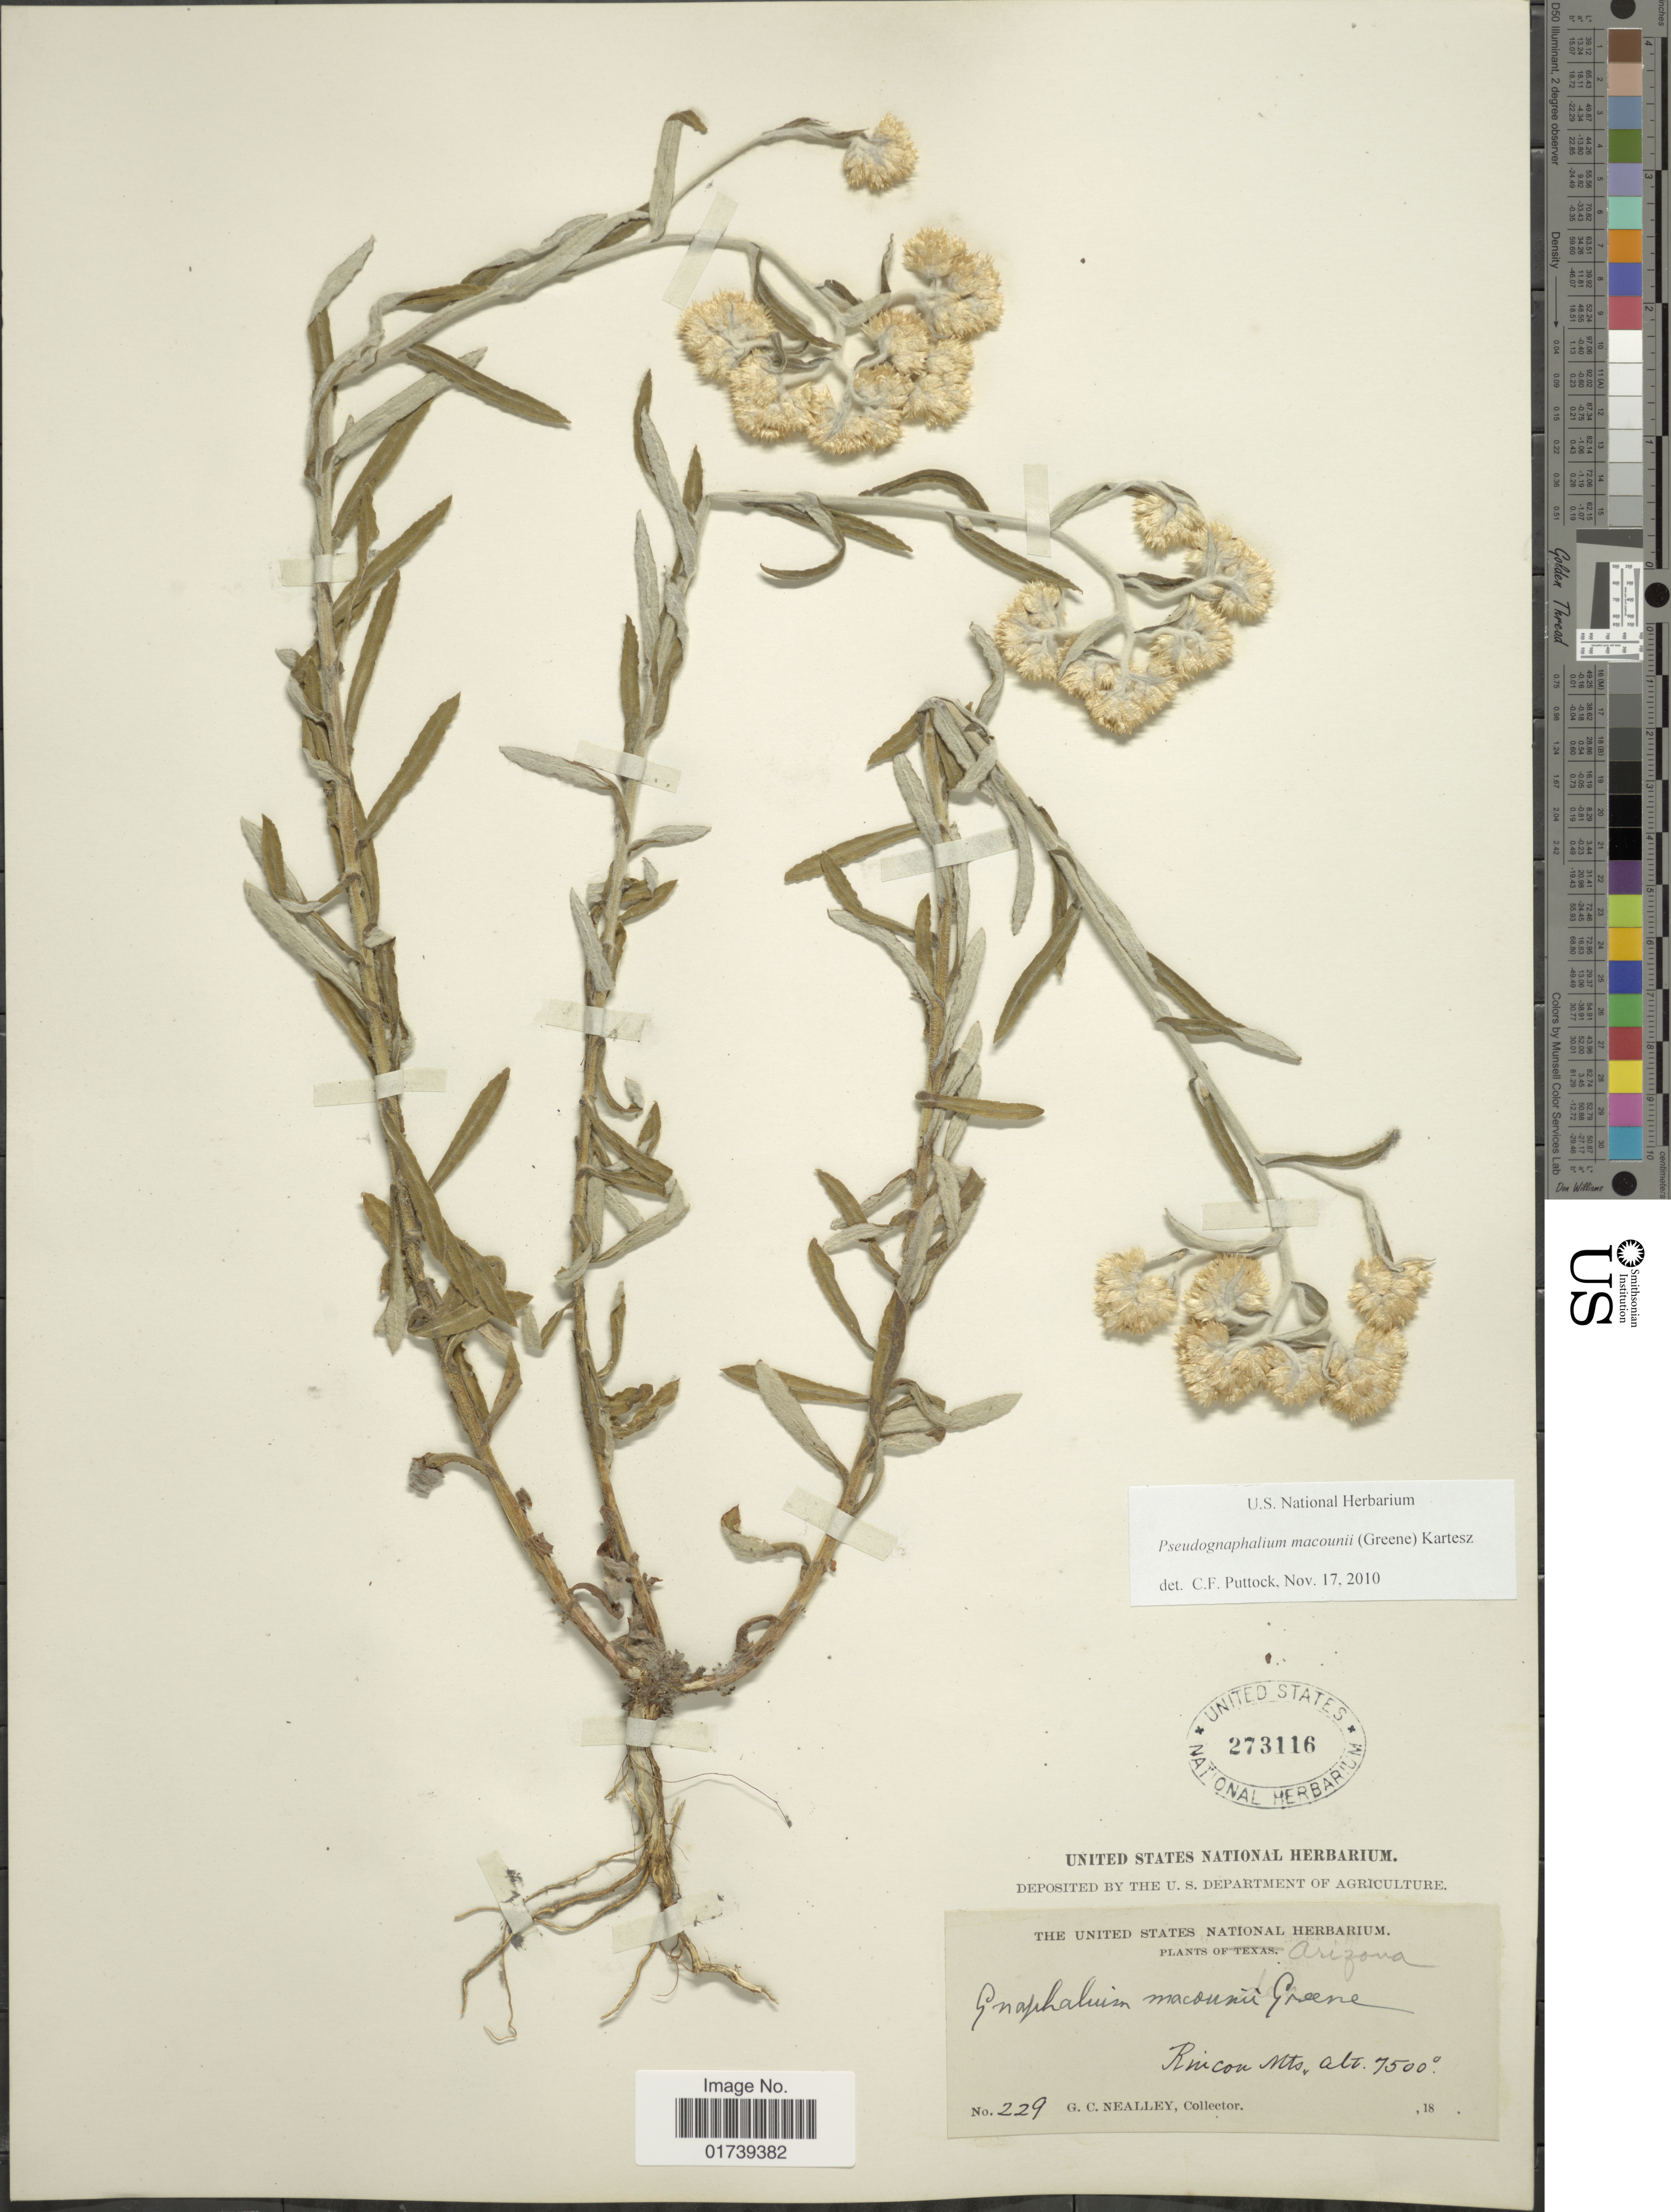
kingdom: Plantae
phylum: Tracheophyta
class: Magnoliopsida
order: Asterales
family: Asteraceae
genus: Pseudognaphalium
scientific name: Pseudognaphalium macounii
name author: (Greene) Kartesz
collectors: G. C. Nealley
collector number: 229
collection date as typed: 18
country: United States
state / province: Arizona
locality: Rnicon Mts.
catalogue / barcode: US 273116